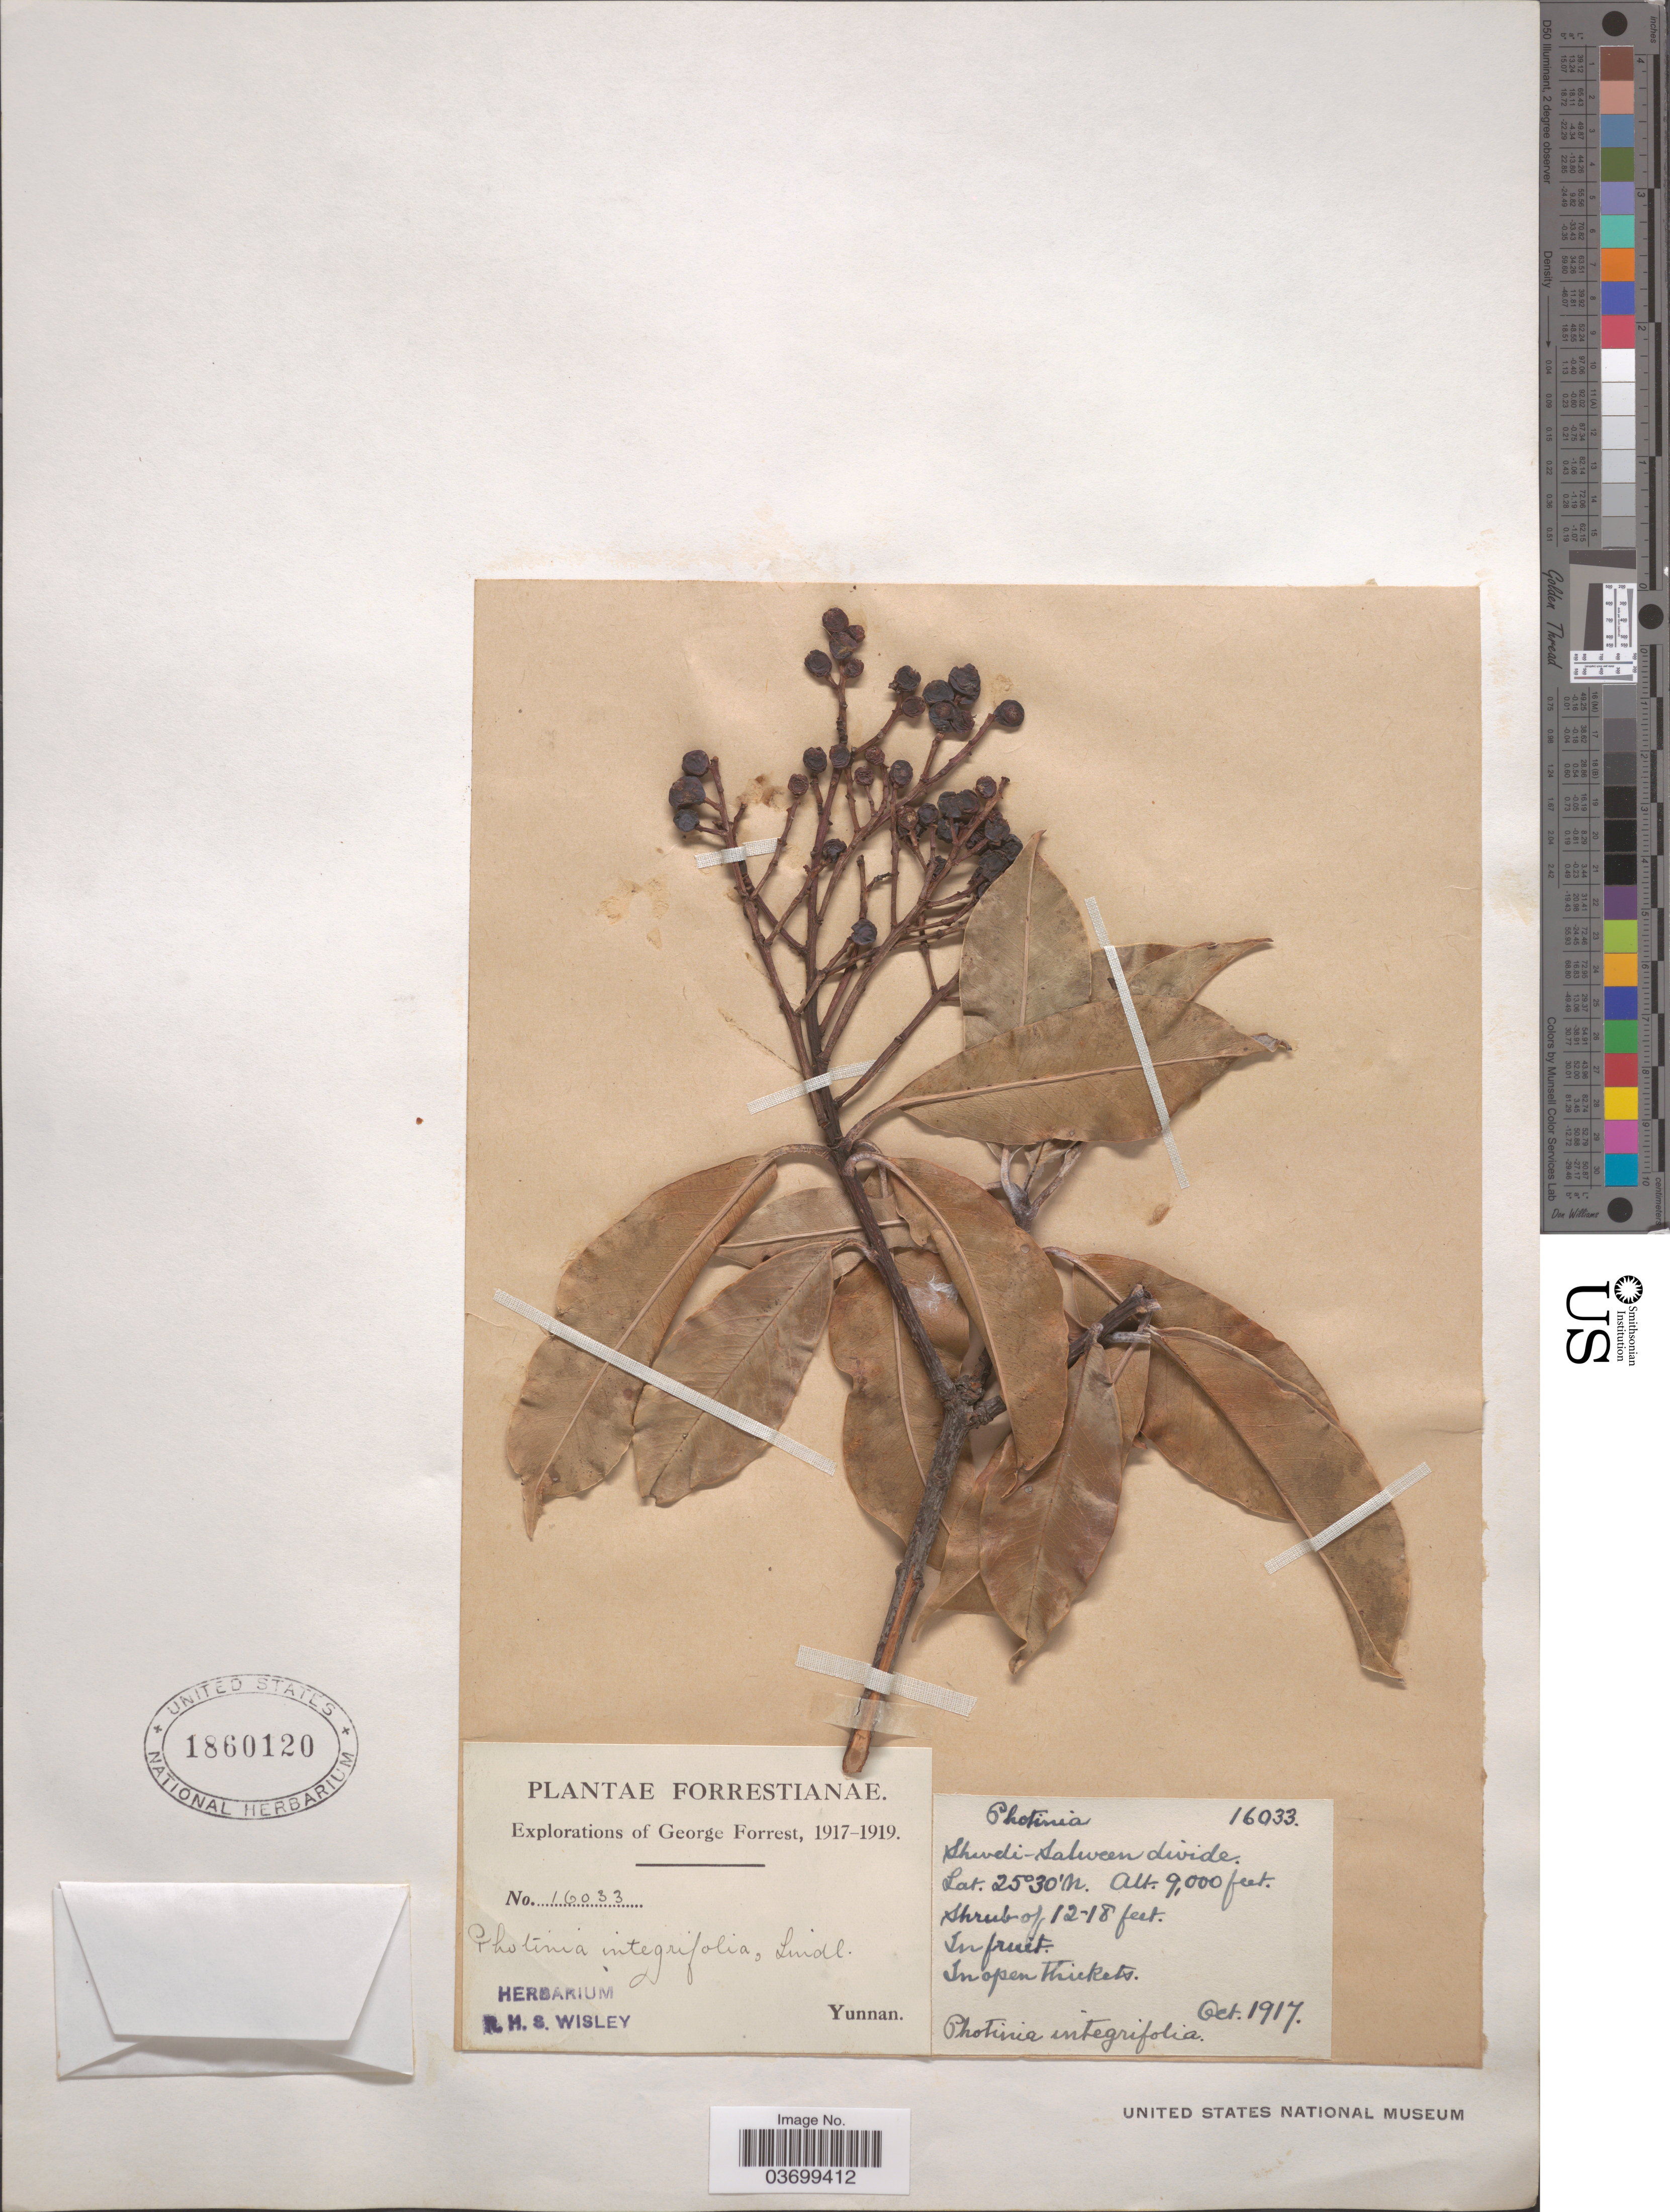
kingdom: Plantae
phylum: Tracheophyta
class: Magnoliopsida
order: Rosales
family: Rosaceae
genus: Photinia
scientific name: Photinia integrifolia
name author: Lindl.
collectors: G. Forrest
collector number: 16033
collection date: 1917-10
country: China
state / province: Yunnan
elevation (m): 2743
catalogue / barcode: US 1860120